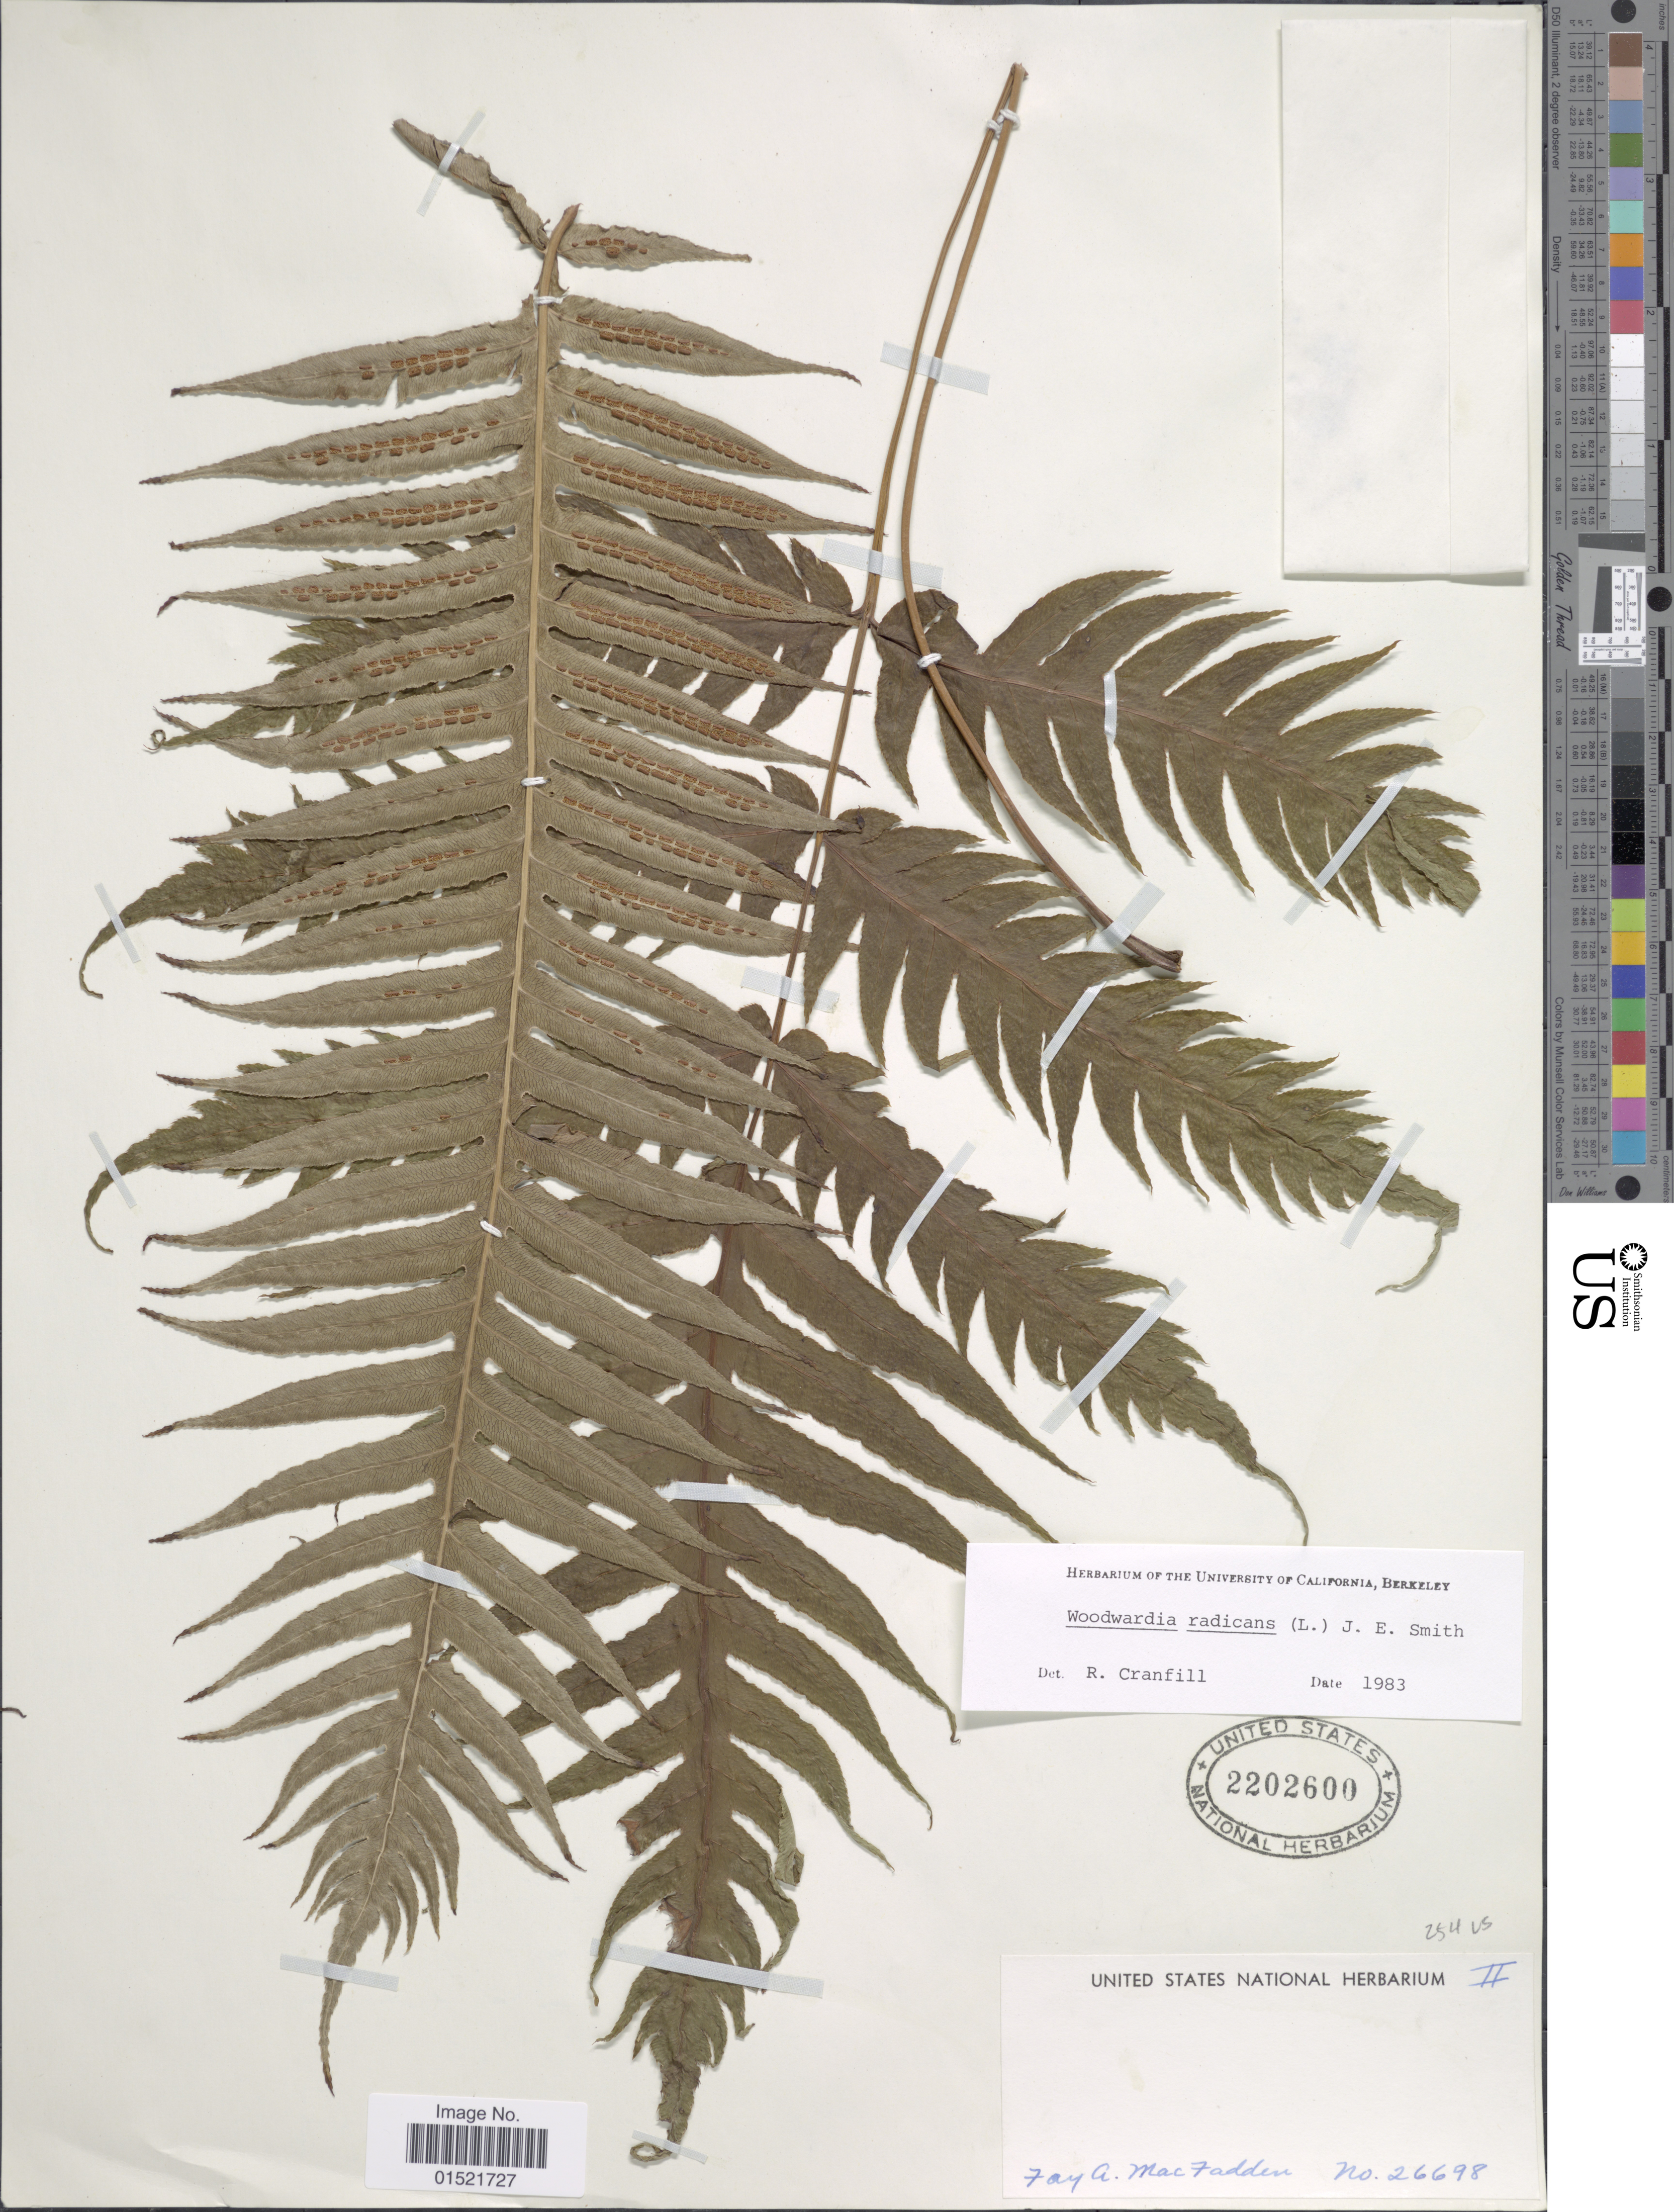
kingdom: Plantae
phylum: Tracheophyta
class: Polypodiopsida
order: Polypodiales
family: Blechnaceae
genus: Woodwardia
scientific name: Woodwardia radicans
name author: (L.) Sm.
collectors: F. MacFadden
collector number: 26698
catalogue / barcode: US 2202600